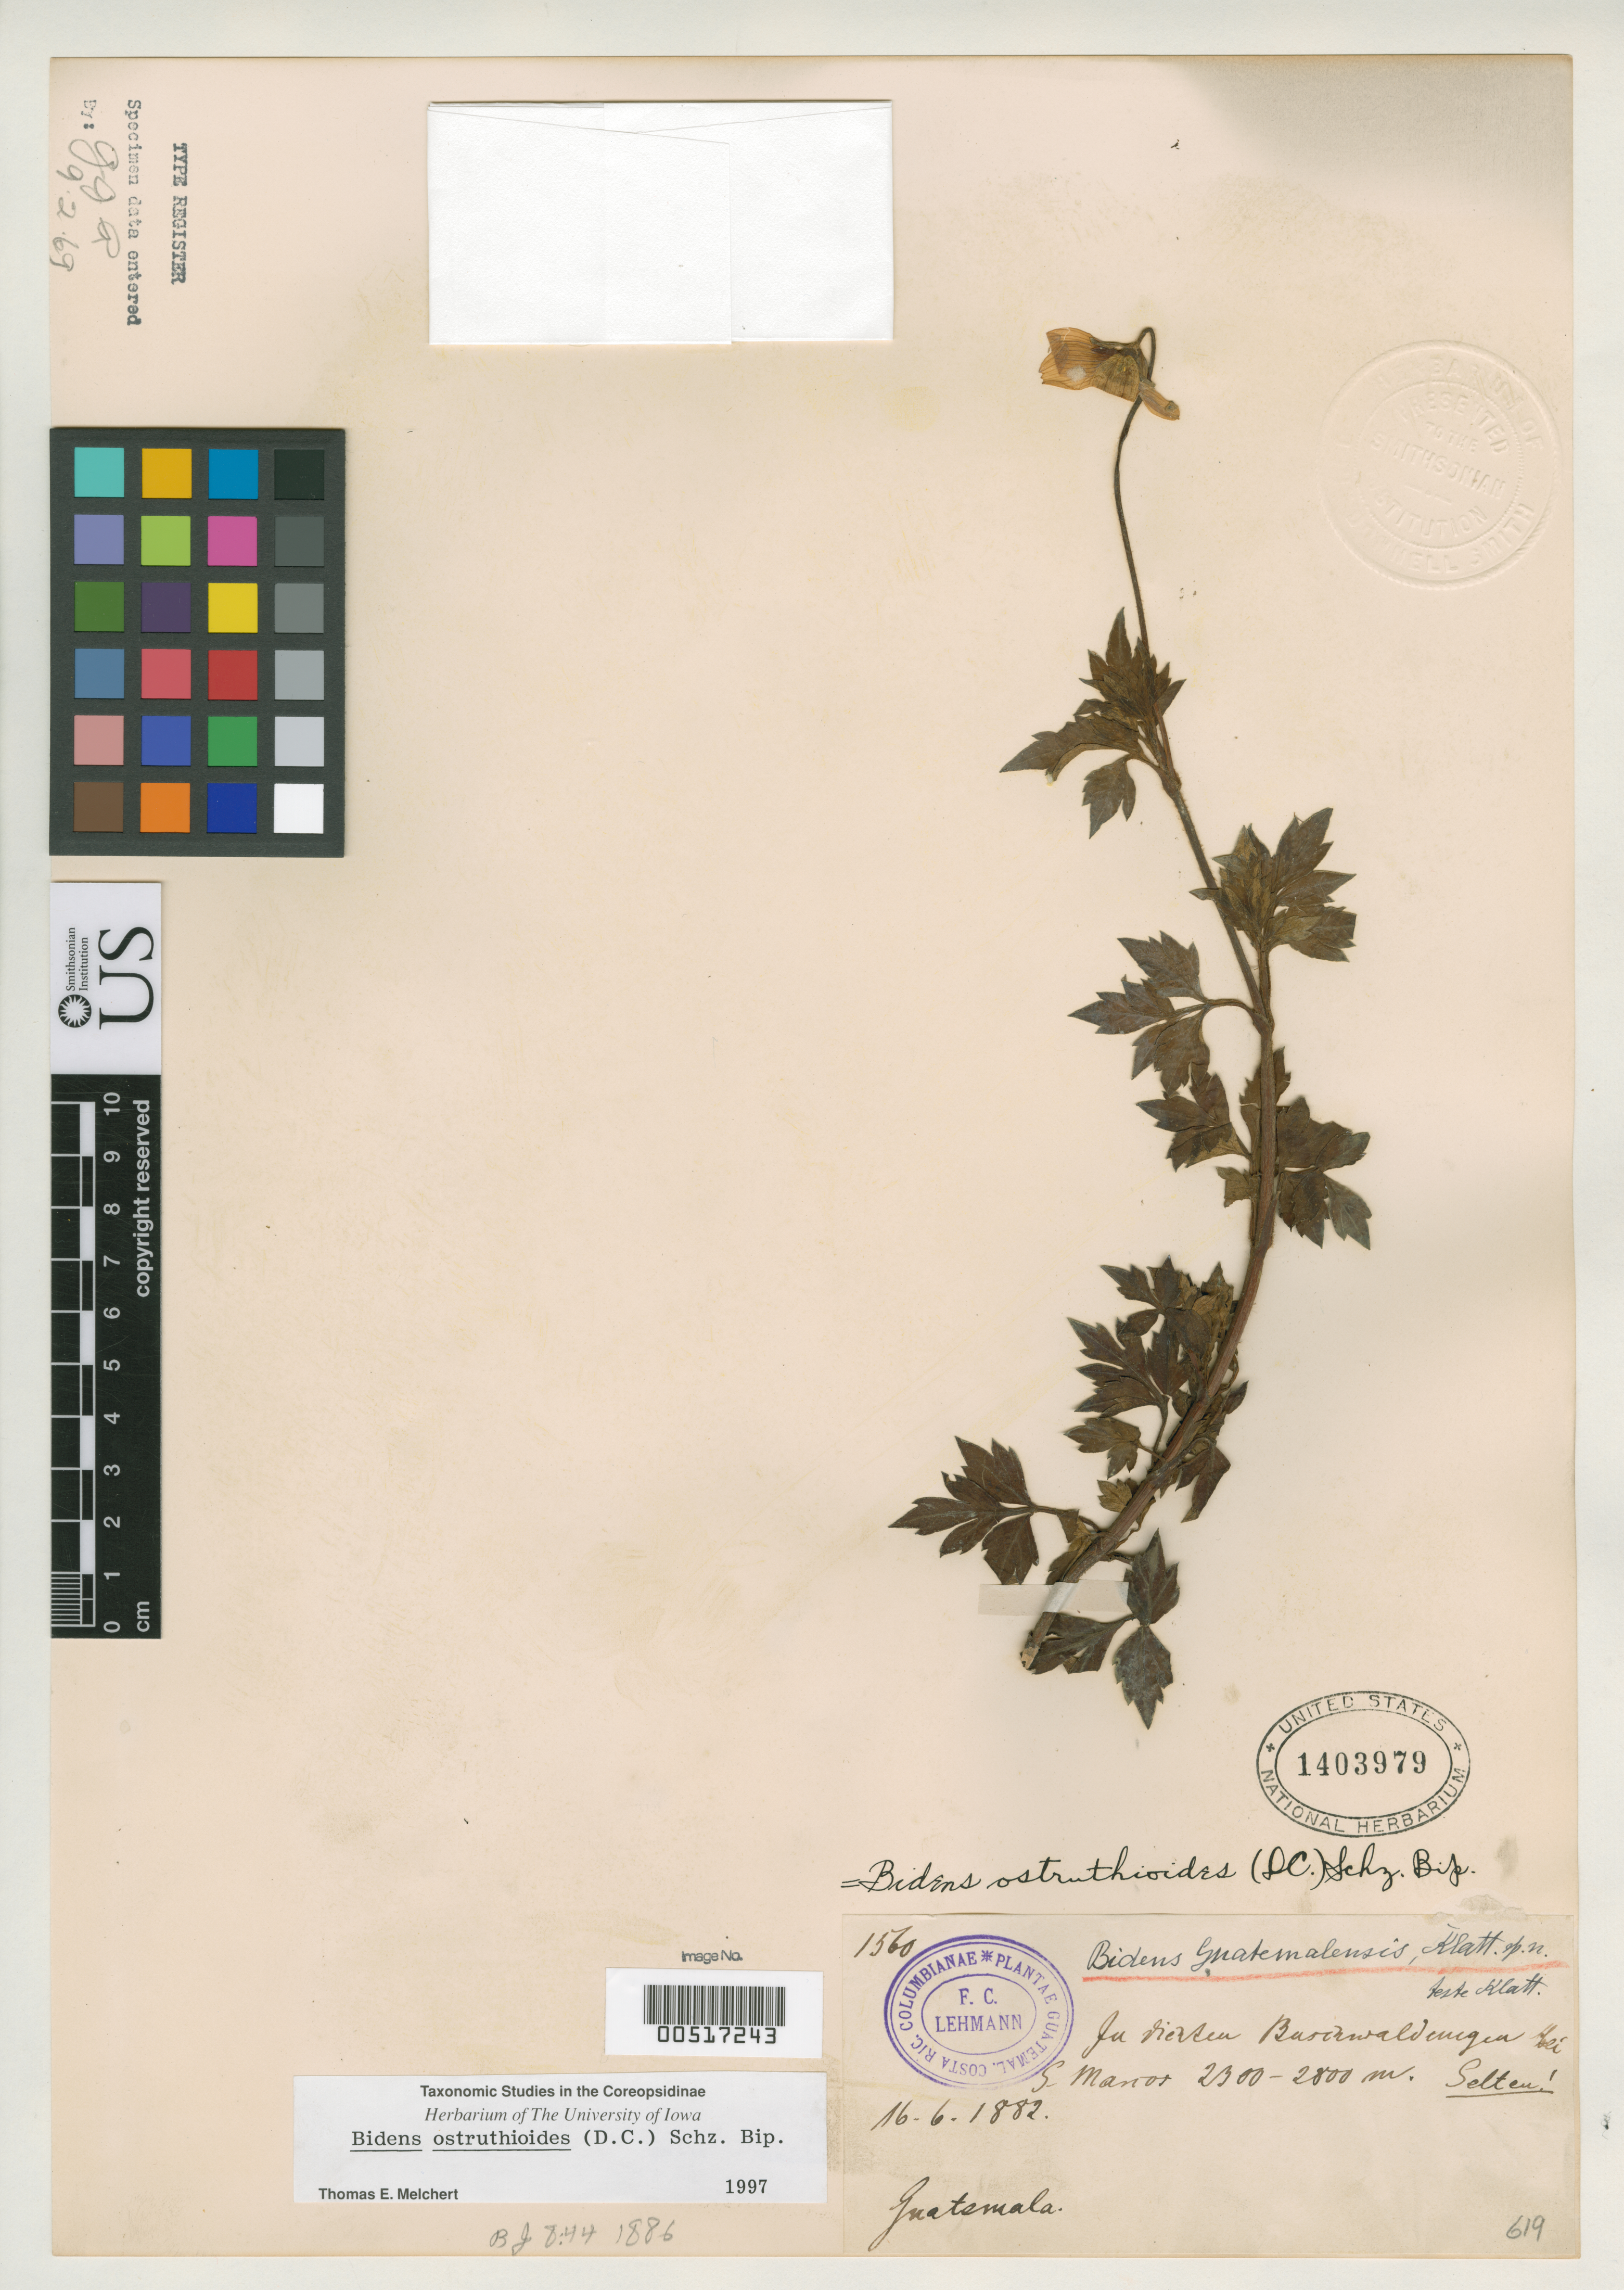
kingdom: Plantae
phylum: Tracheophyta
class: Magnoliopsida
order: Asterales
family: Asteraceae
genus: Bidens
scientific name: Bidens guatemalensis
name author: Klatt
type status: Type Collection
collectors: F. C. Lehmann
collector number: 1560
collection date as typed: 16 Jun 1882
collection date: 1882-06-16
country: Guatemala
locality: S. Marcos.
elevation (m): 2300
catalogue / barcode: US 1403979